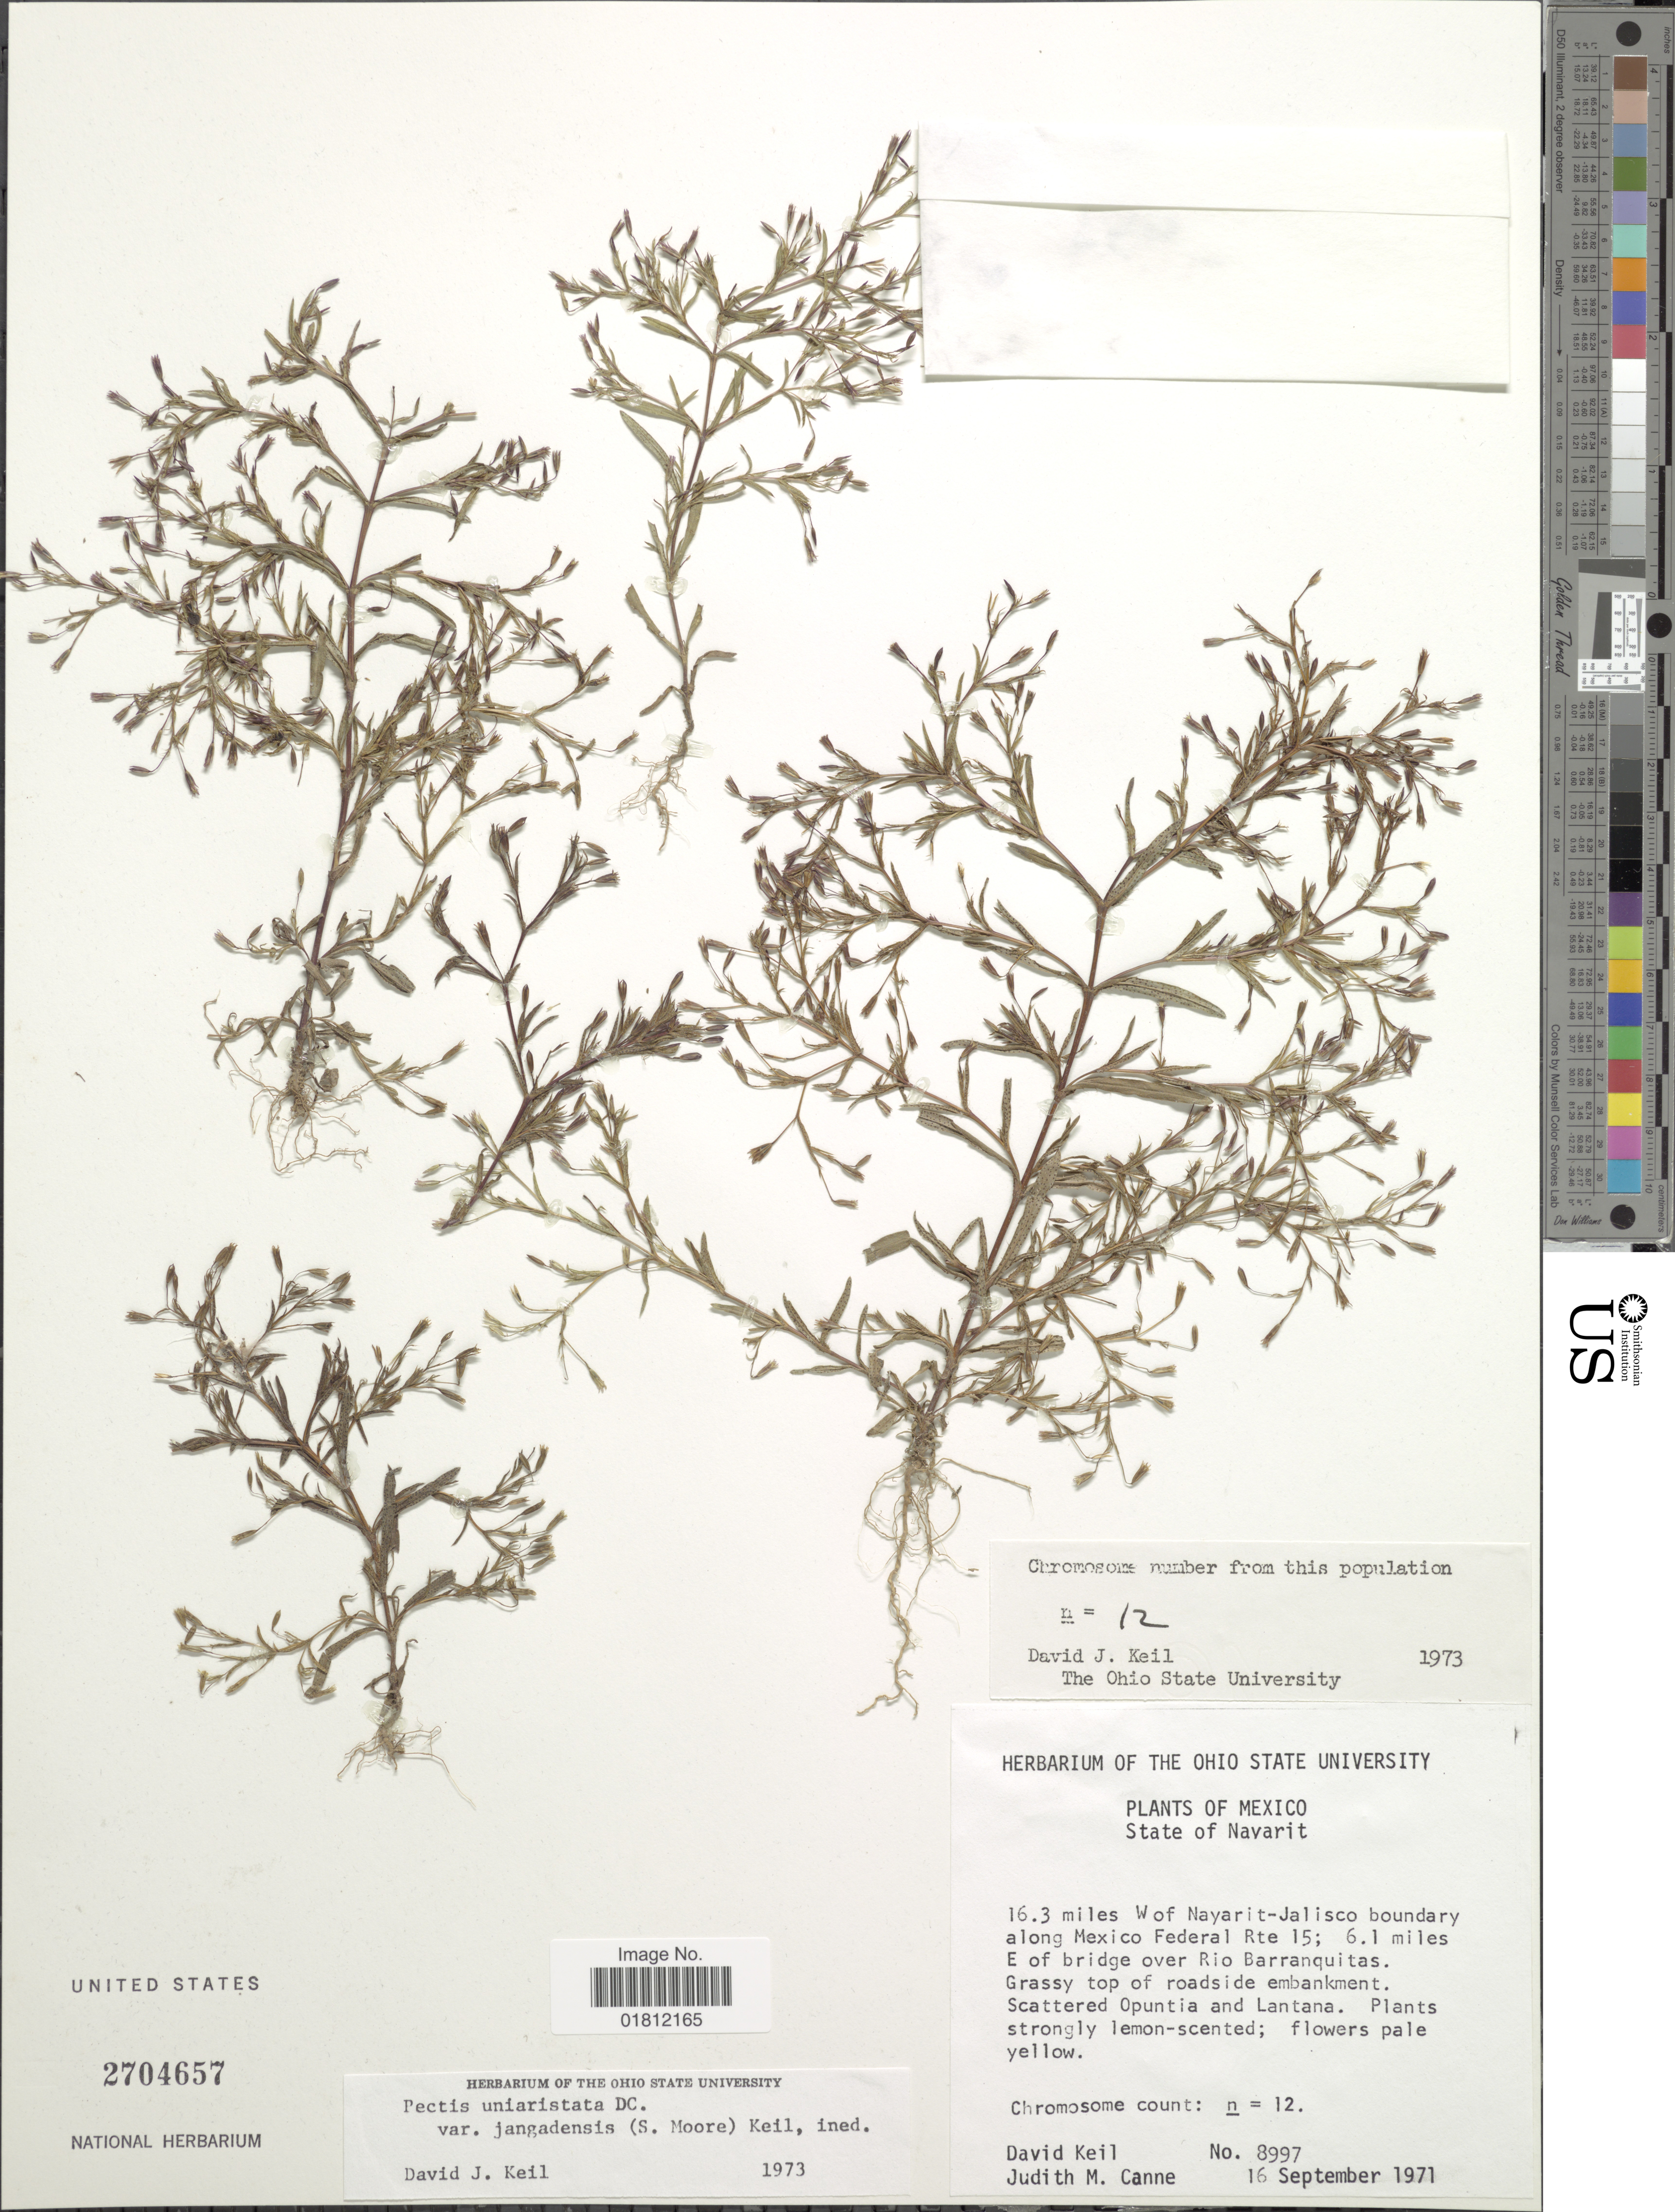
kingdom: Plantae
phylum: Tracheophyta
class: Magnoliopsida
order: Asterales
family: Asteraceae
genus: Pectis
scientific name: Pectis uniaristata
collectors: D. J. Keil & J. M. Canne-Hilliker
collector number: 8997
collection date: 1971-09-16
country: Mexico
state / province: Nayarit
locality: State of Nayarit. 16.3 miles W of Nayarit-Jalisco boundary along Mexico Federal Rte 15; 6.1 miles E of bridge over Rio Barranquitas.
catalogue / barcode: US 2704657